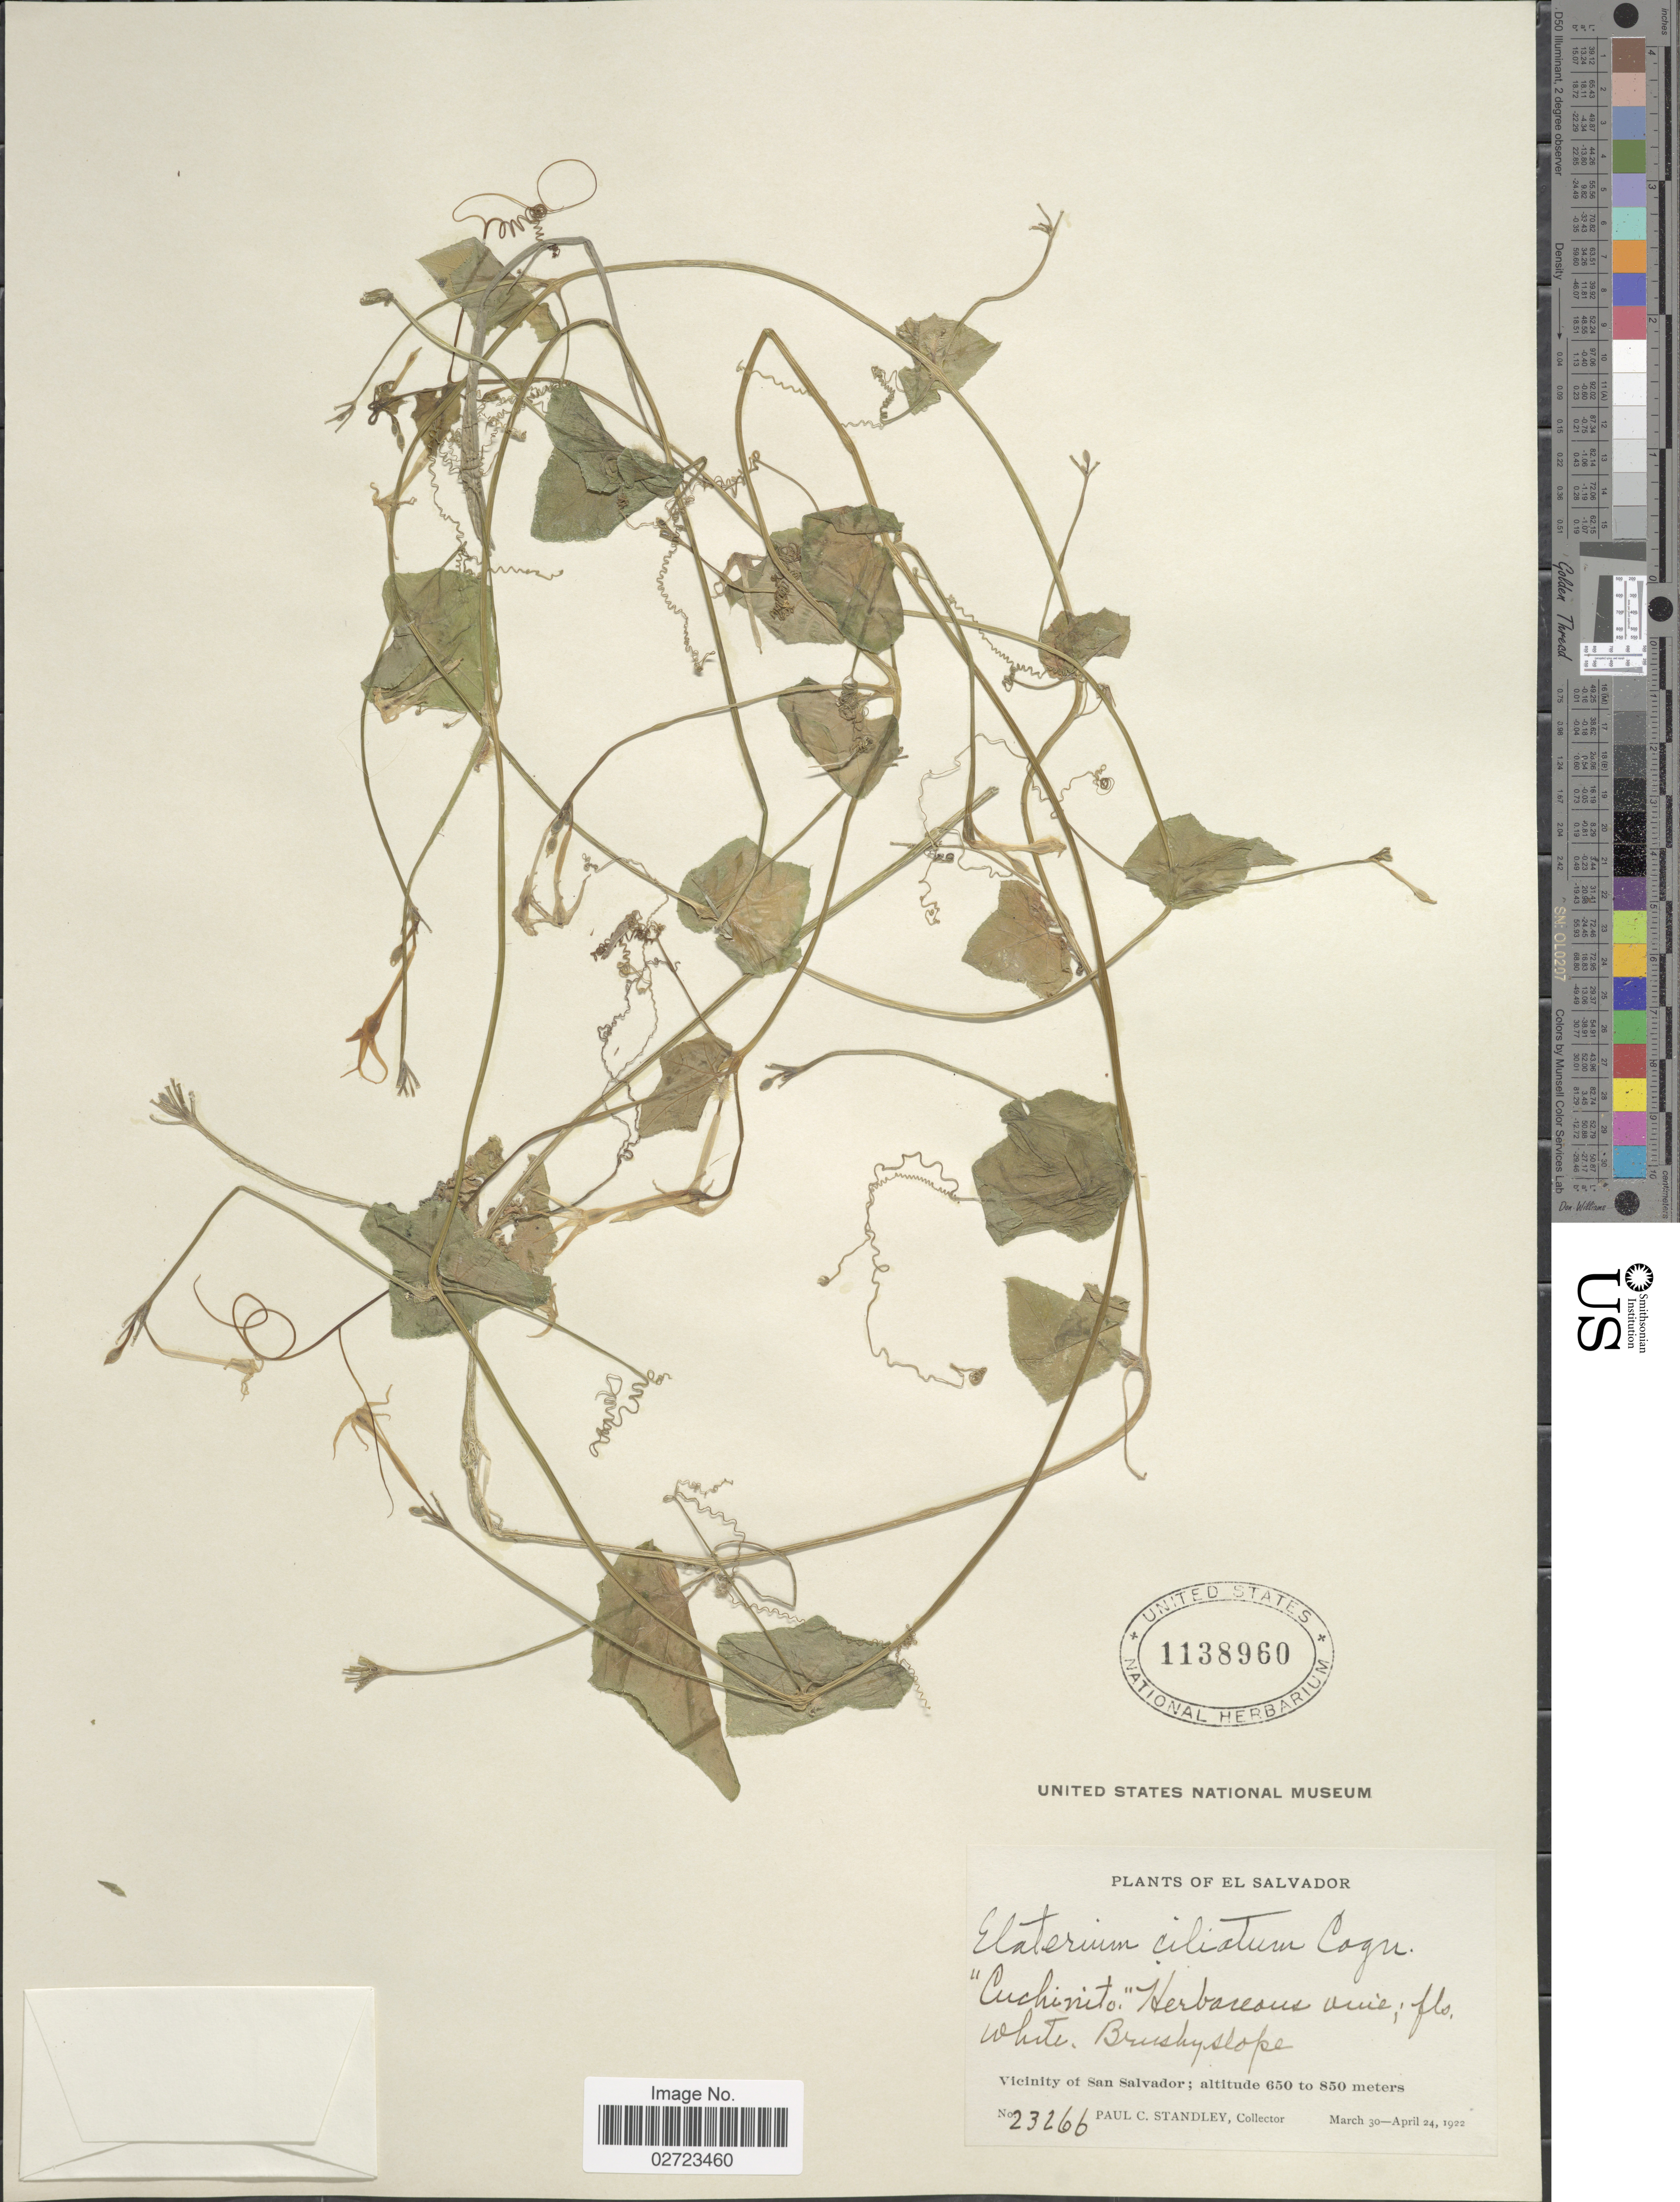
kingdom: Plantae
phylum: Tracheophyta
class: Magnoliopsida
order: Cucurbitales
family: Cucurbitaceae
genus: Cyclanthera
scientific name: Cyclanthera carthagenensis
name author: (Jacq.) H. Schaef. & S.S. Renner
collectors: P. C. Standley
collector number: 23266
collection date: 1922-03-30/1922-04-24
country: El Salvador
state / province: San Salvador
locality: Brushy slope.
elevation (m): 650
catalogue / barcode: US 1138960